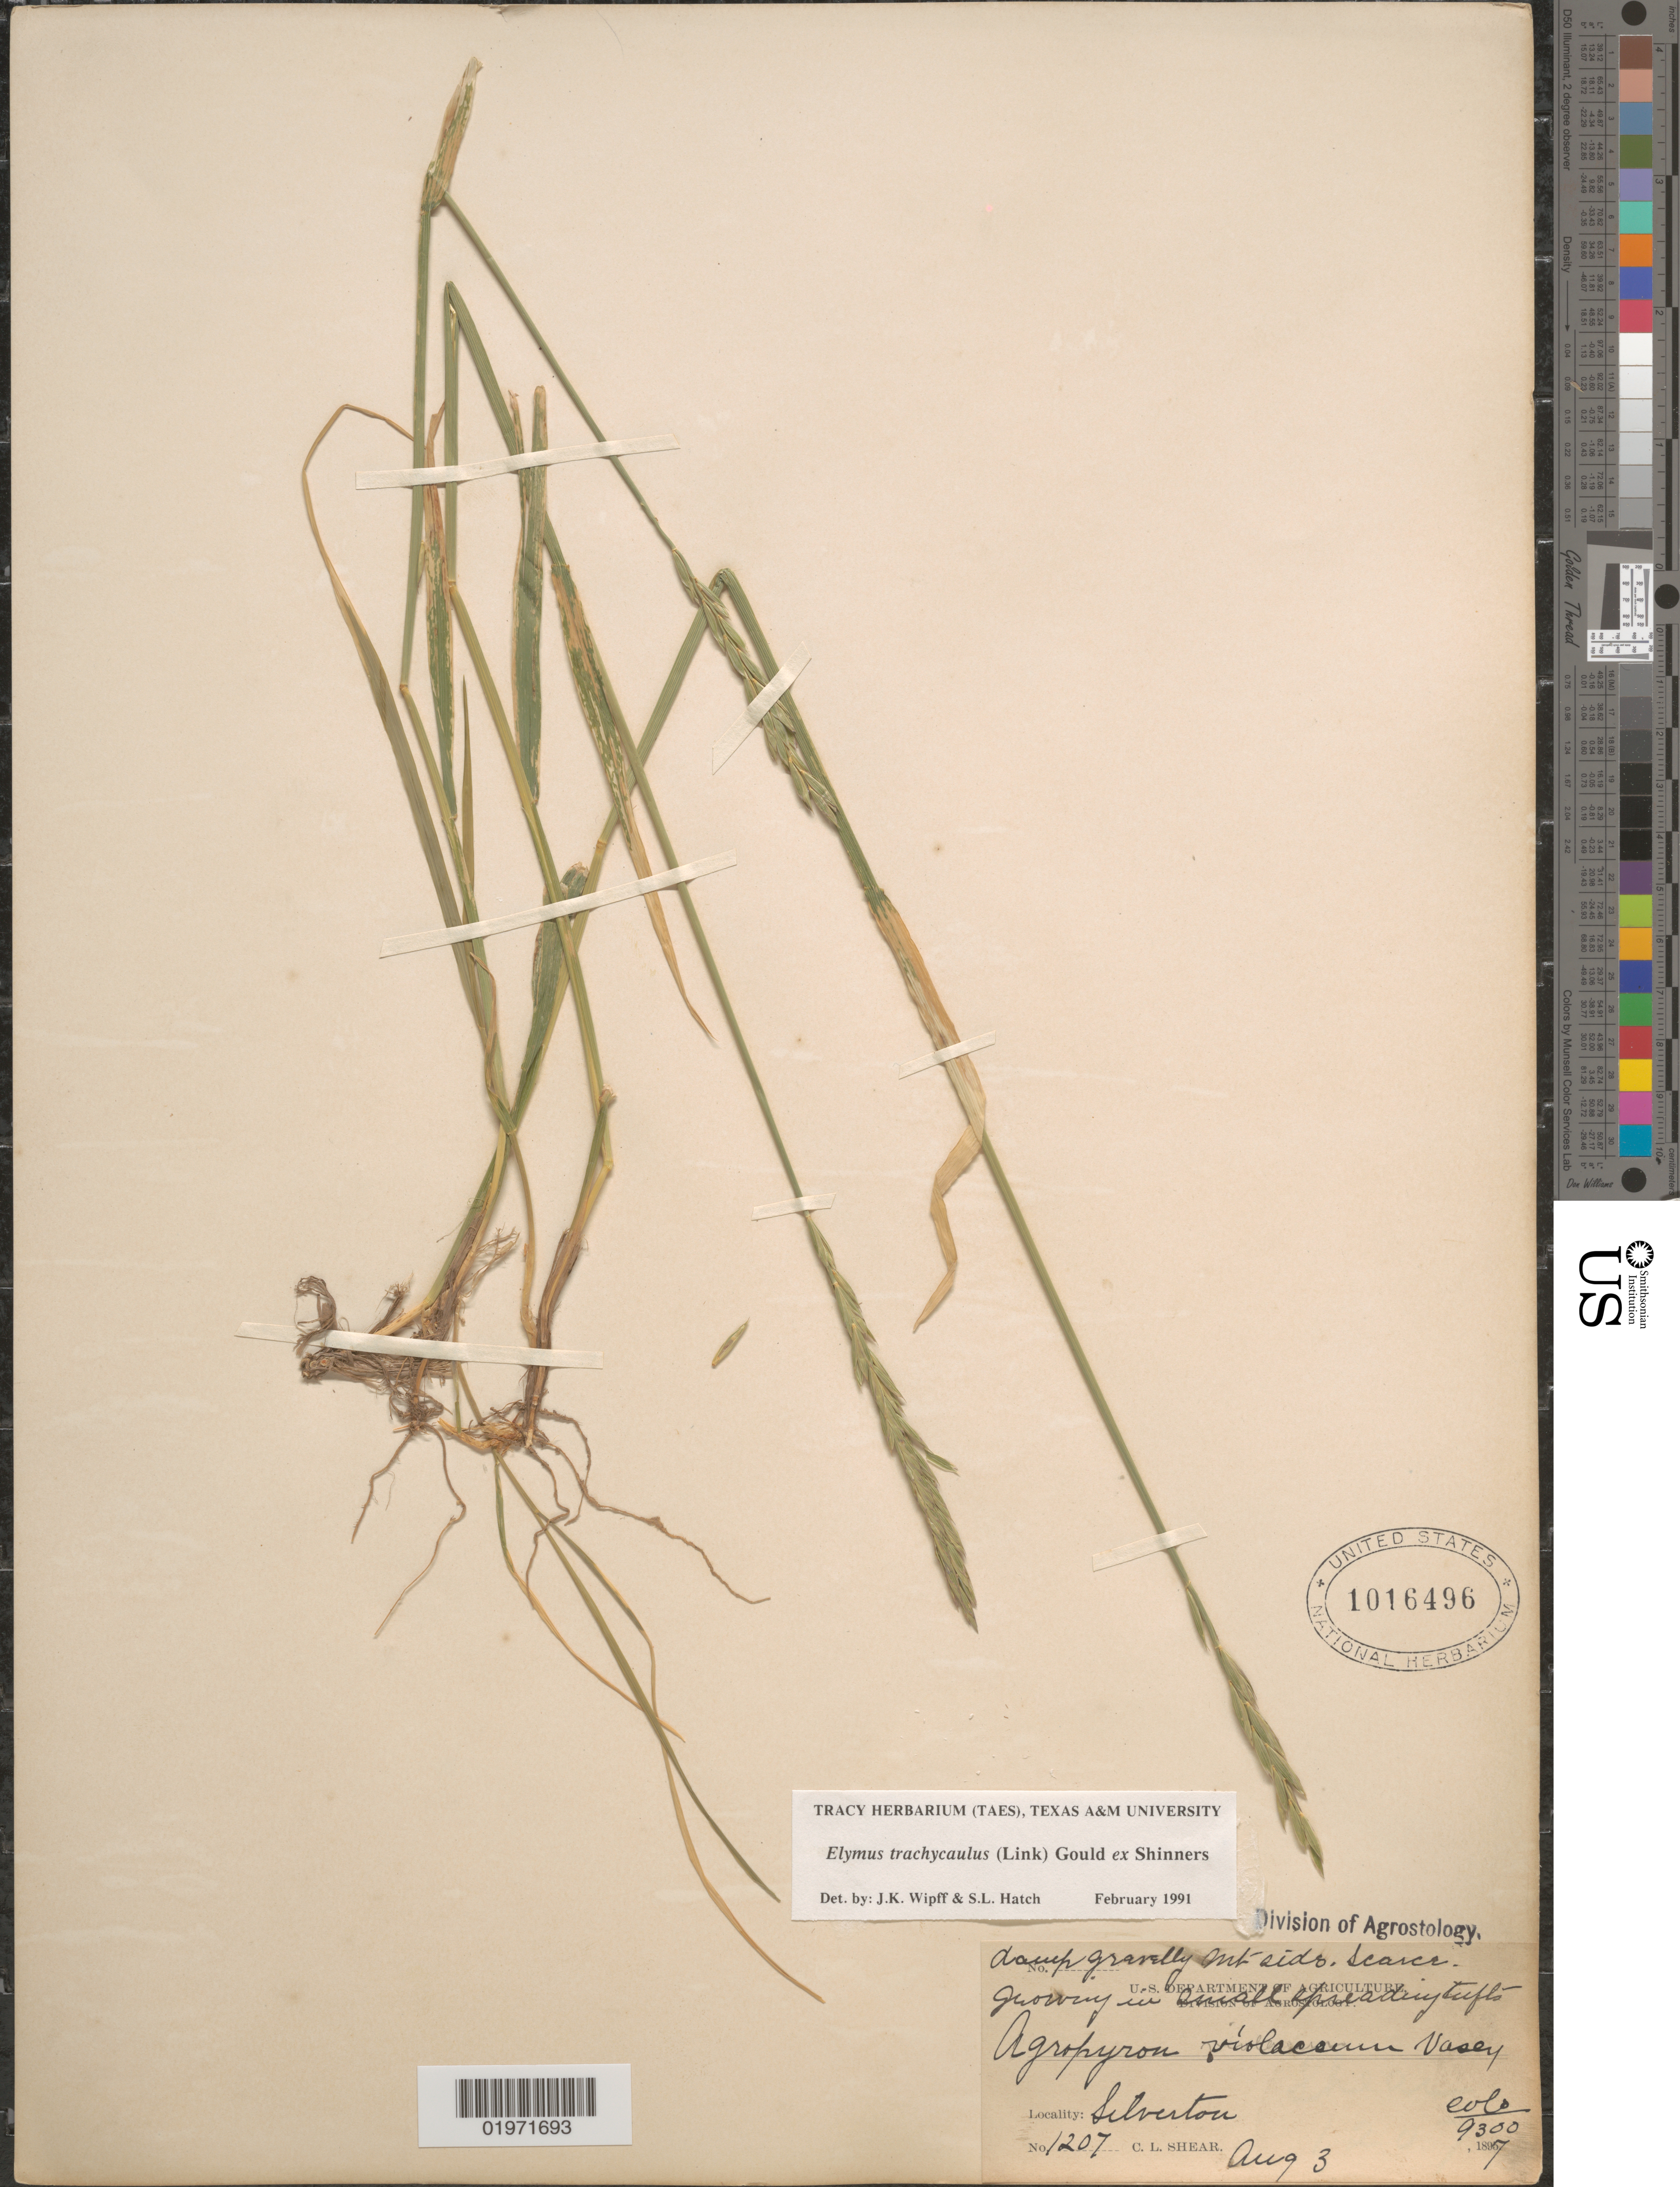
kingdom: Plantae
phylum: Tracheophyta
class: Liliopsida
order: Poales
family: Poaceae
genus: Elymus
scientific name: Elymus trachycaulus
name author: (Link) Gould ex Shinners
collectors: C. L. Shear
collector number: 1207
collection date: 1897-08-03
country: United States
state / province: Colorado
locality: Silverton.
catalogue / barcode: US 1016496